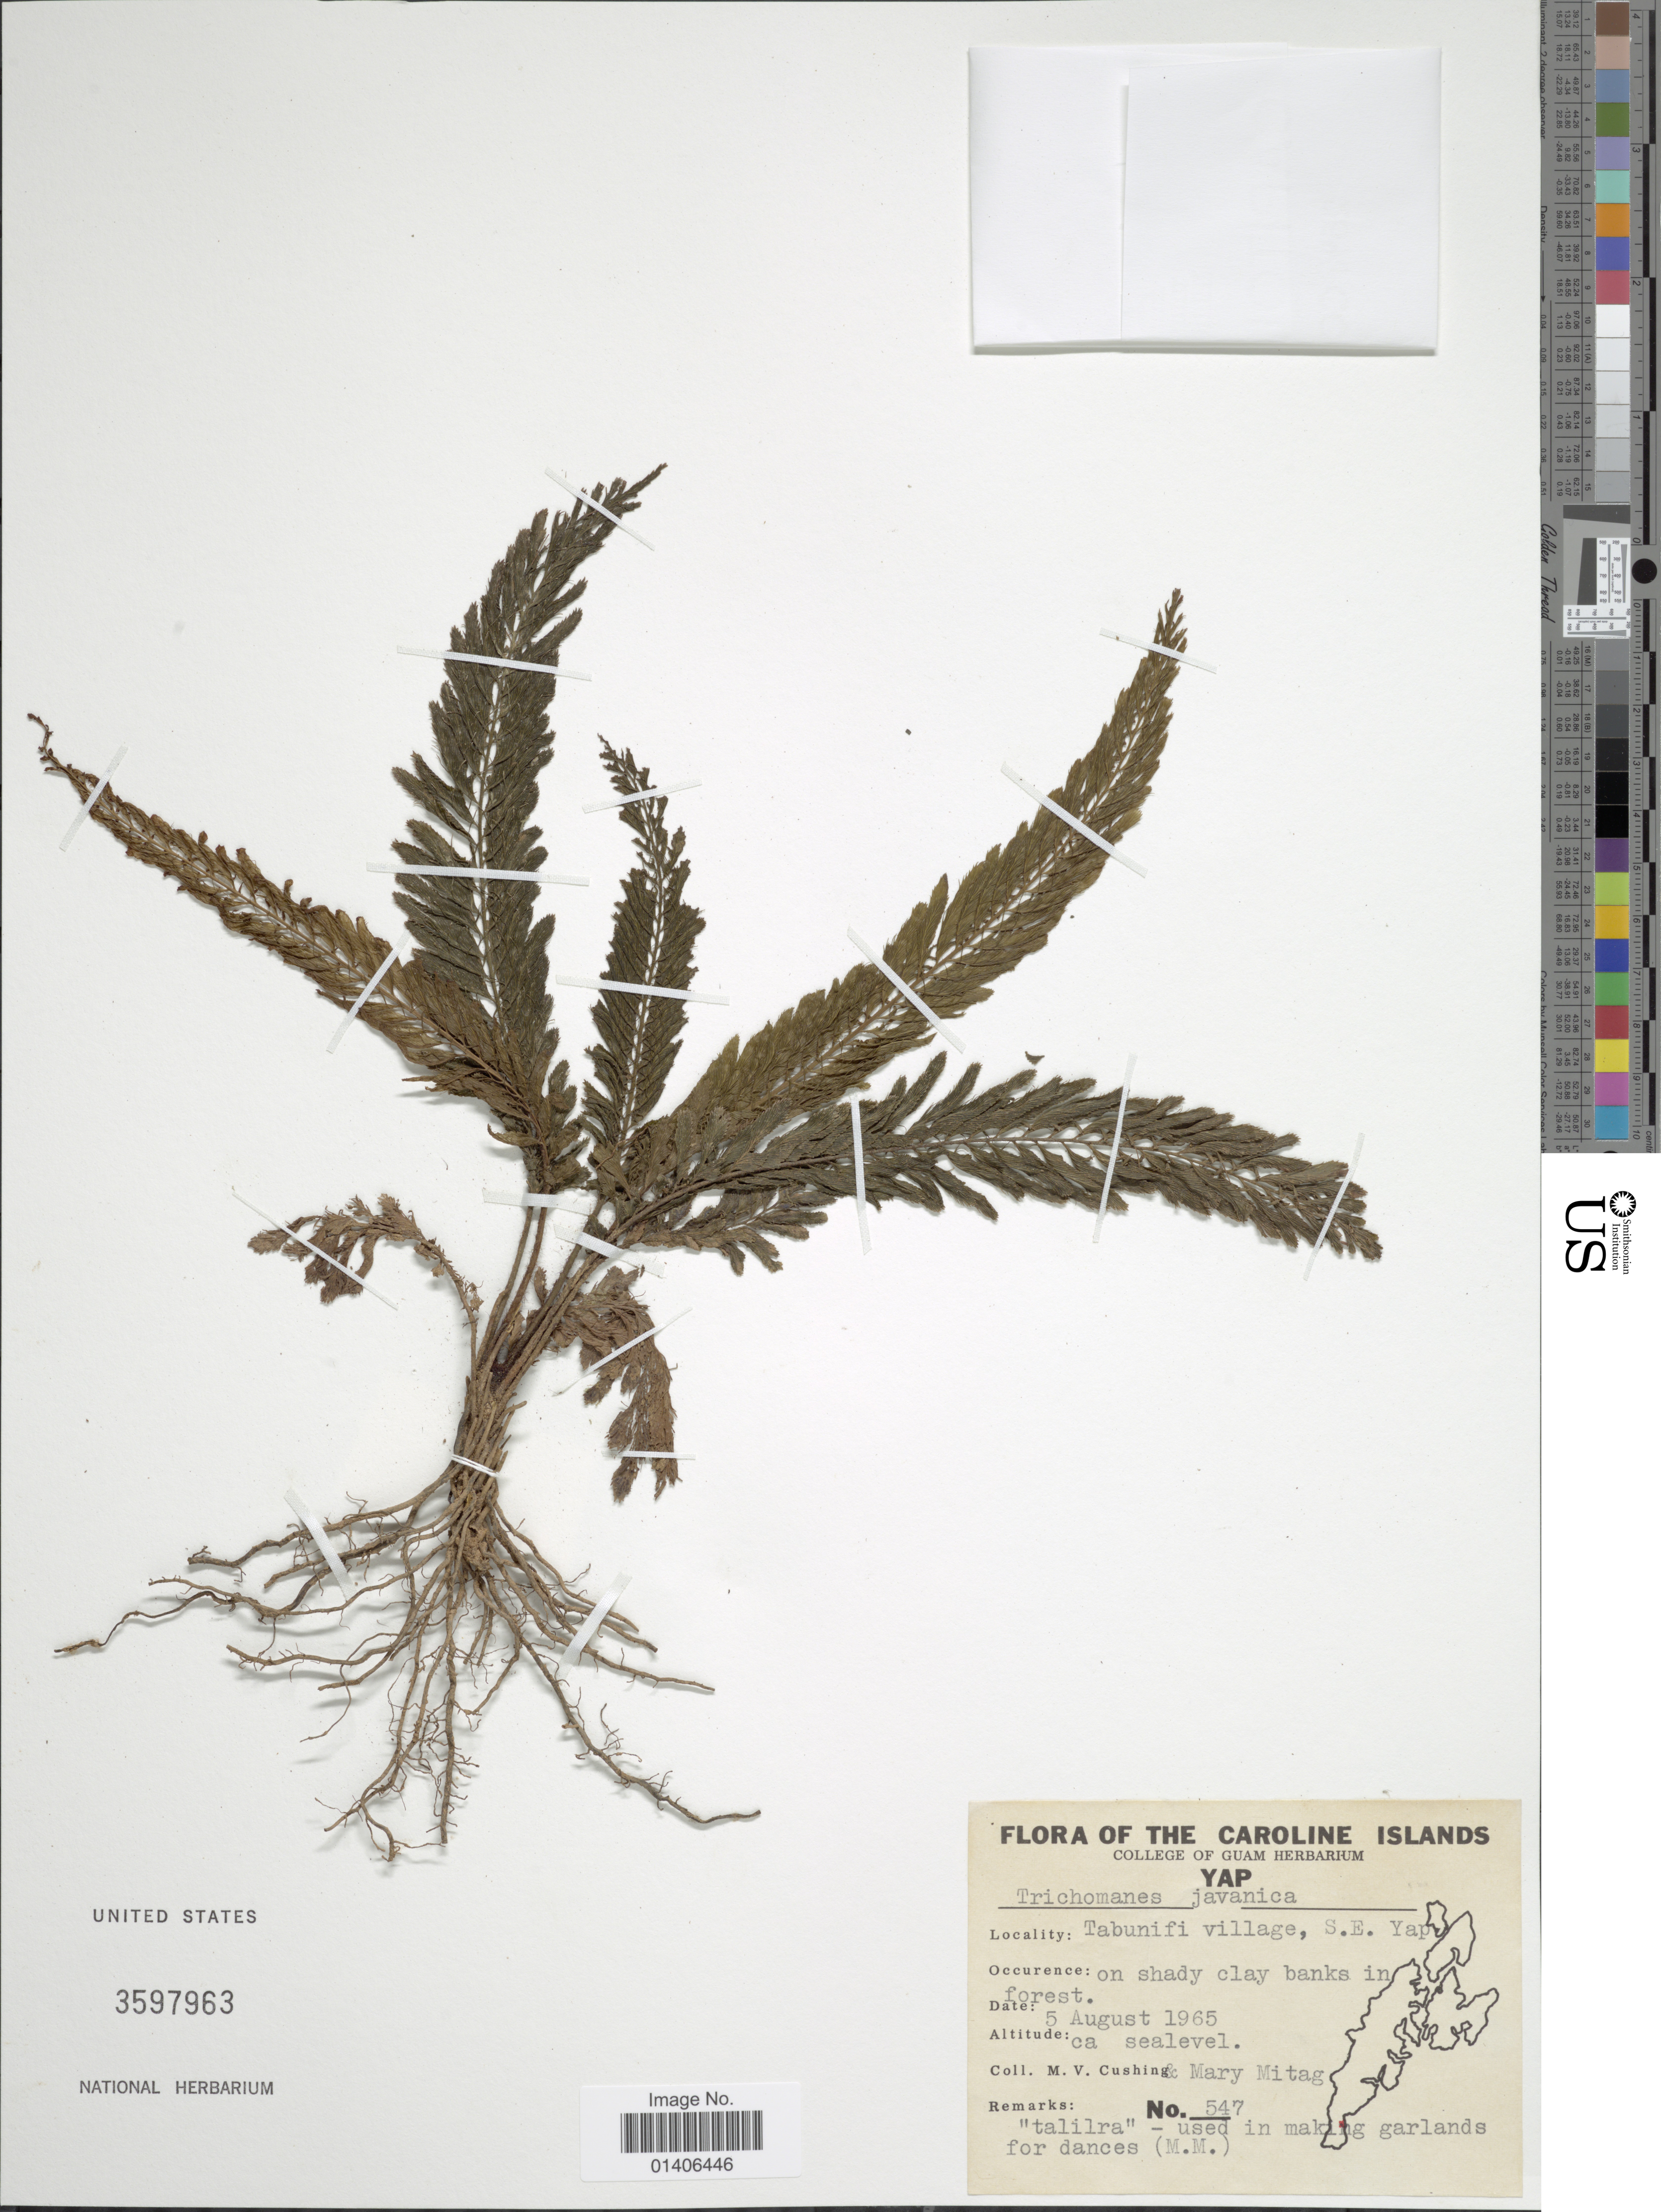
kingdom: Plantae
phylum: Tracheophyta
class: Polypodiopsida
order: Hymenophyllales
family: Hymenophyllaceae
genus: Cephalomanes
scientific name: Cephalomanes atrovirens subsp. boryanum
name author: (Kunze) K. Iwats.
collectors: M. V. Cushing & M. Mitag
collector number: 547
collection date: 1965-08-05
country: Micronesia, Federated States of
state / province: Yap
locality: The Caroline Islands, Tabunifi village, S. E. Yap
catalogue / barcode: US 3597963